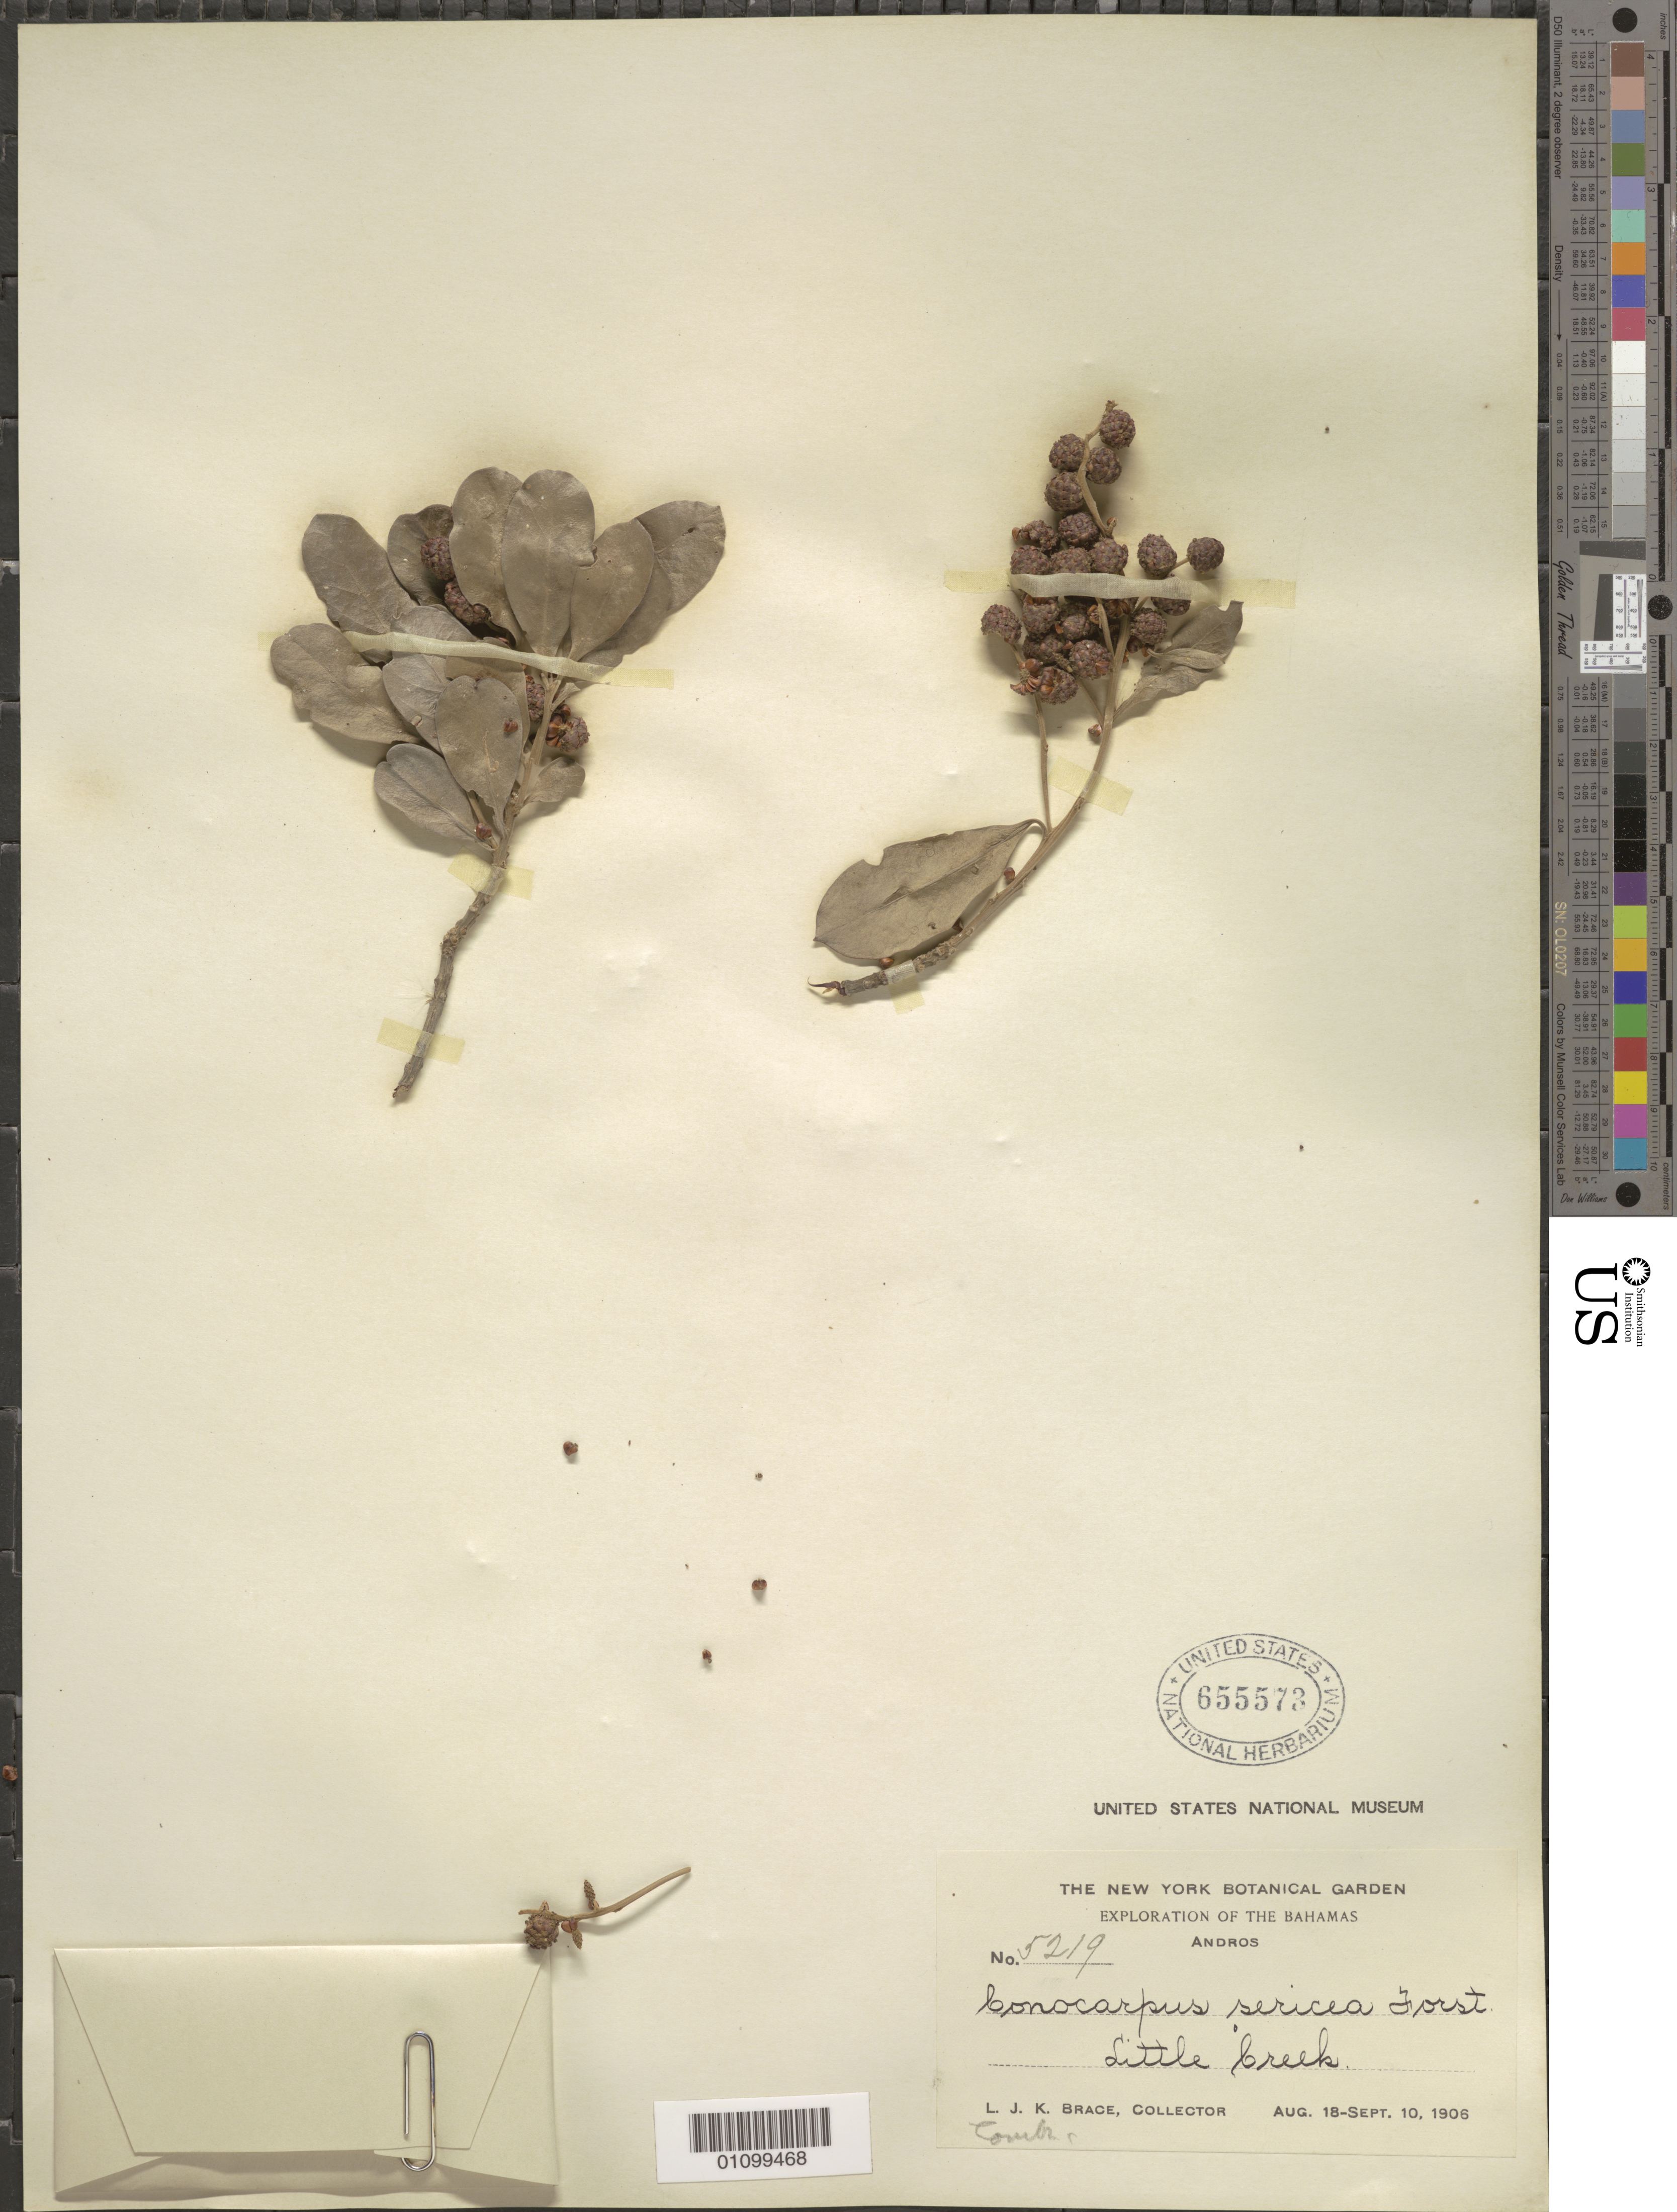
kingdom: Plantae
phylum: Tracheophyta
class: Magnoliopsida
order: Myrtales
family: Combretaceae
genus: Conocarpus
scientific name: Conocarpus erectus var. erectus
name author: L.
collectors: L. J. K. Brace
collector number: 5219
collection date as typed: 18 Aug 1906 to 10 Sep 1906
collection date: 1906-08-18/1906-09-10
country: Bahamas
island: Andros I.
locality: Little Creek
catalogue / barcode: US 655573